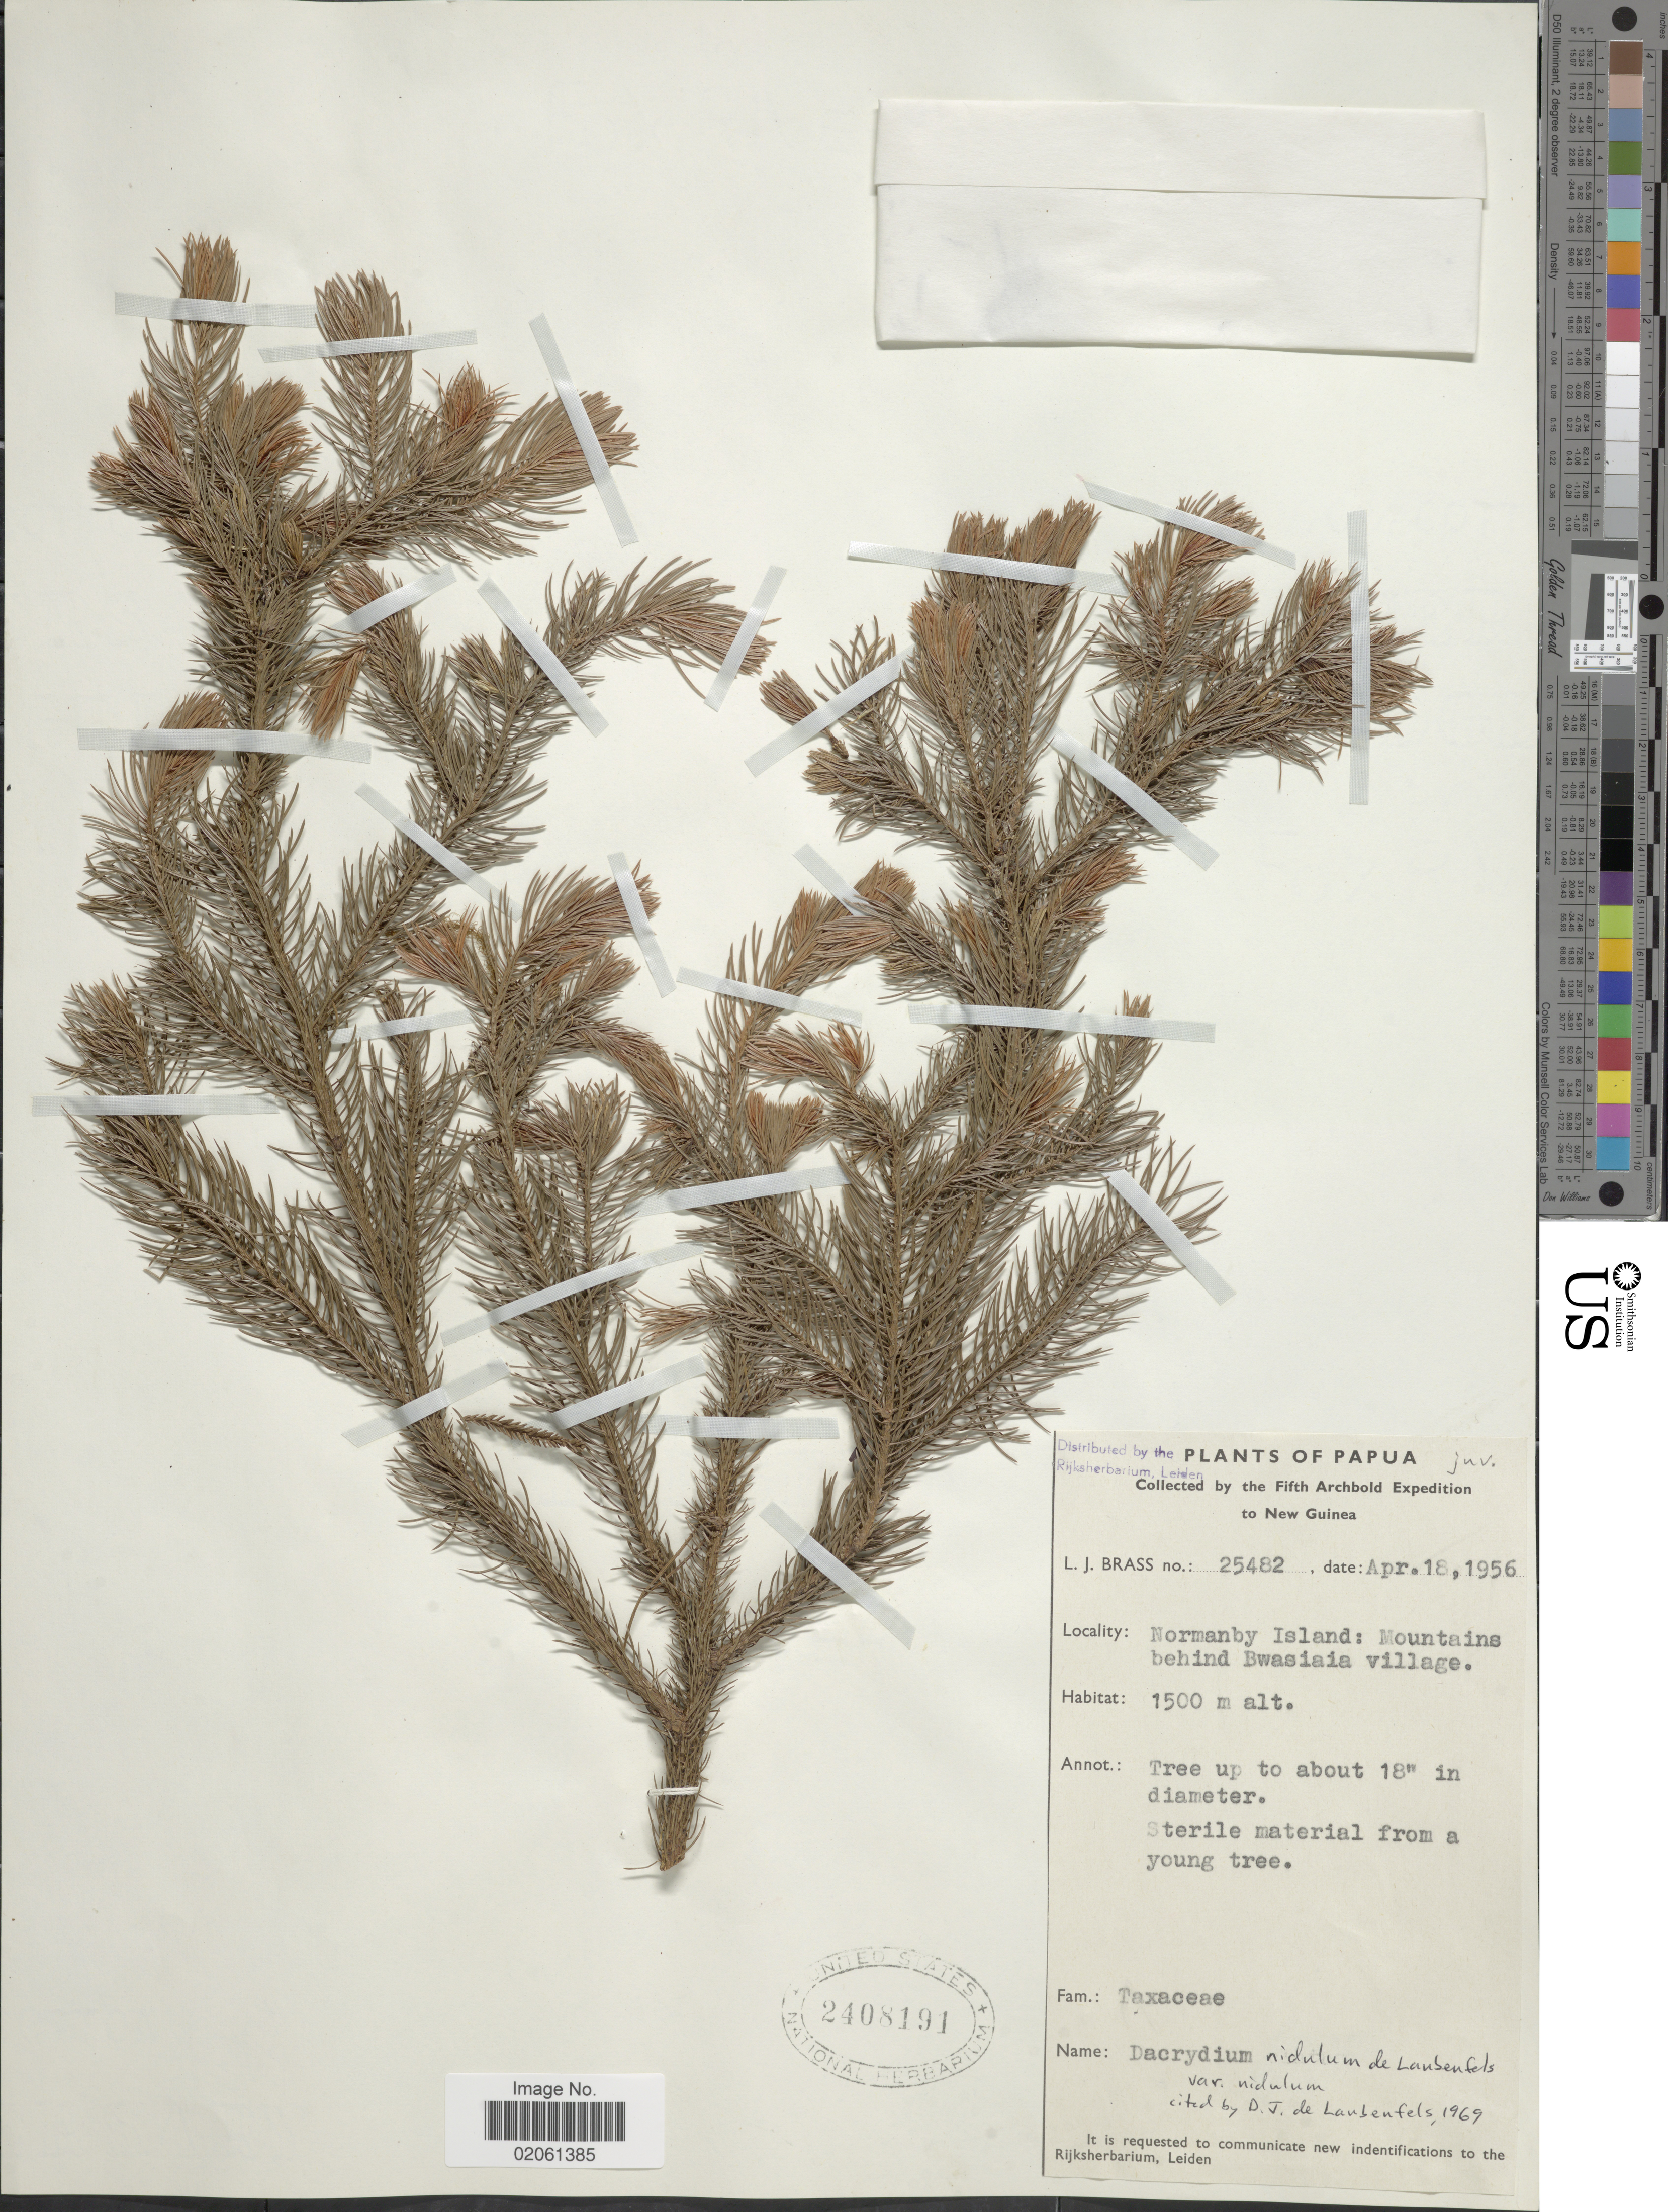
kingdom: Plantae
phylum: Tracheophyta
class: Pinopsida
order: Pinales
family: Podocarpaceae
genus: Dacrydium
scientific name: Dacrydium nidulum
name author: de Laub.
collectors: L. J. Brass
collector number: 25482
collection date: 1956-04-18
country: Papua New Guinea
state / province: Milne Bay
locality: Papua. New Guinea. Normanby Island: Mountains behind Bwasiaia village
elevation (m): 1500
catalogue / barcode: US 2408191